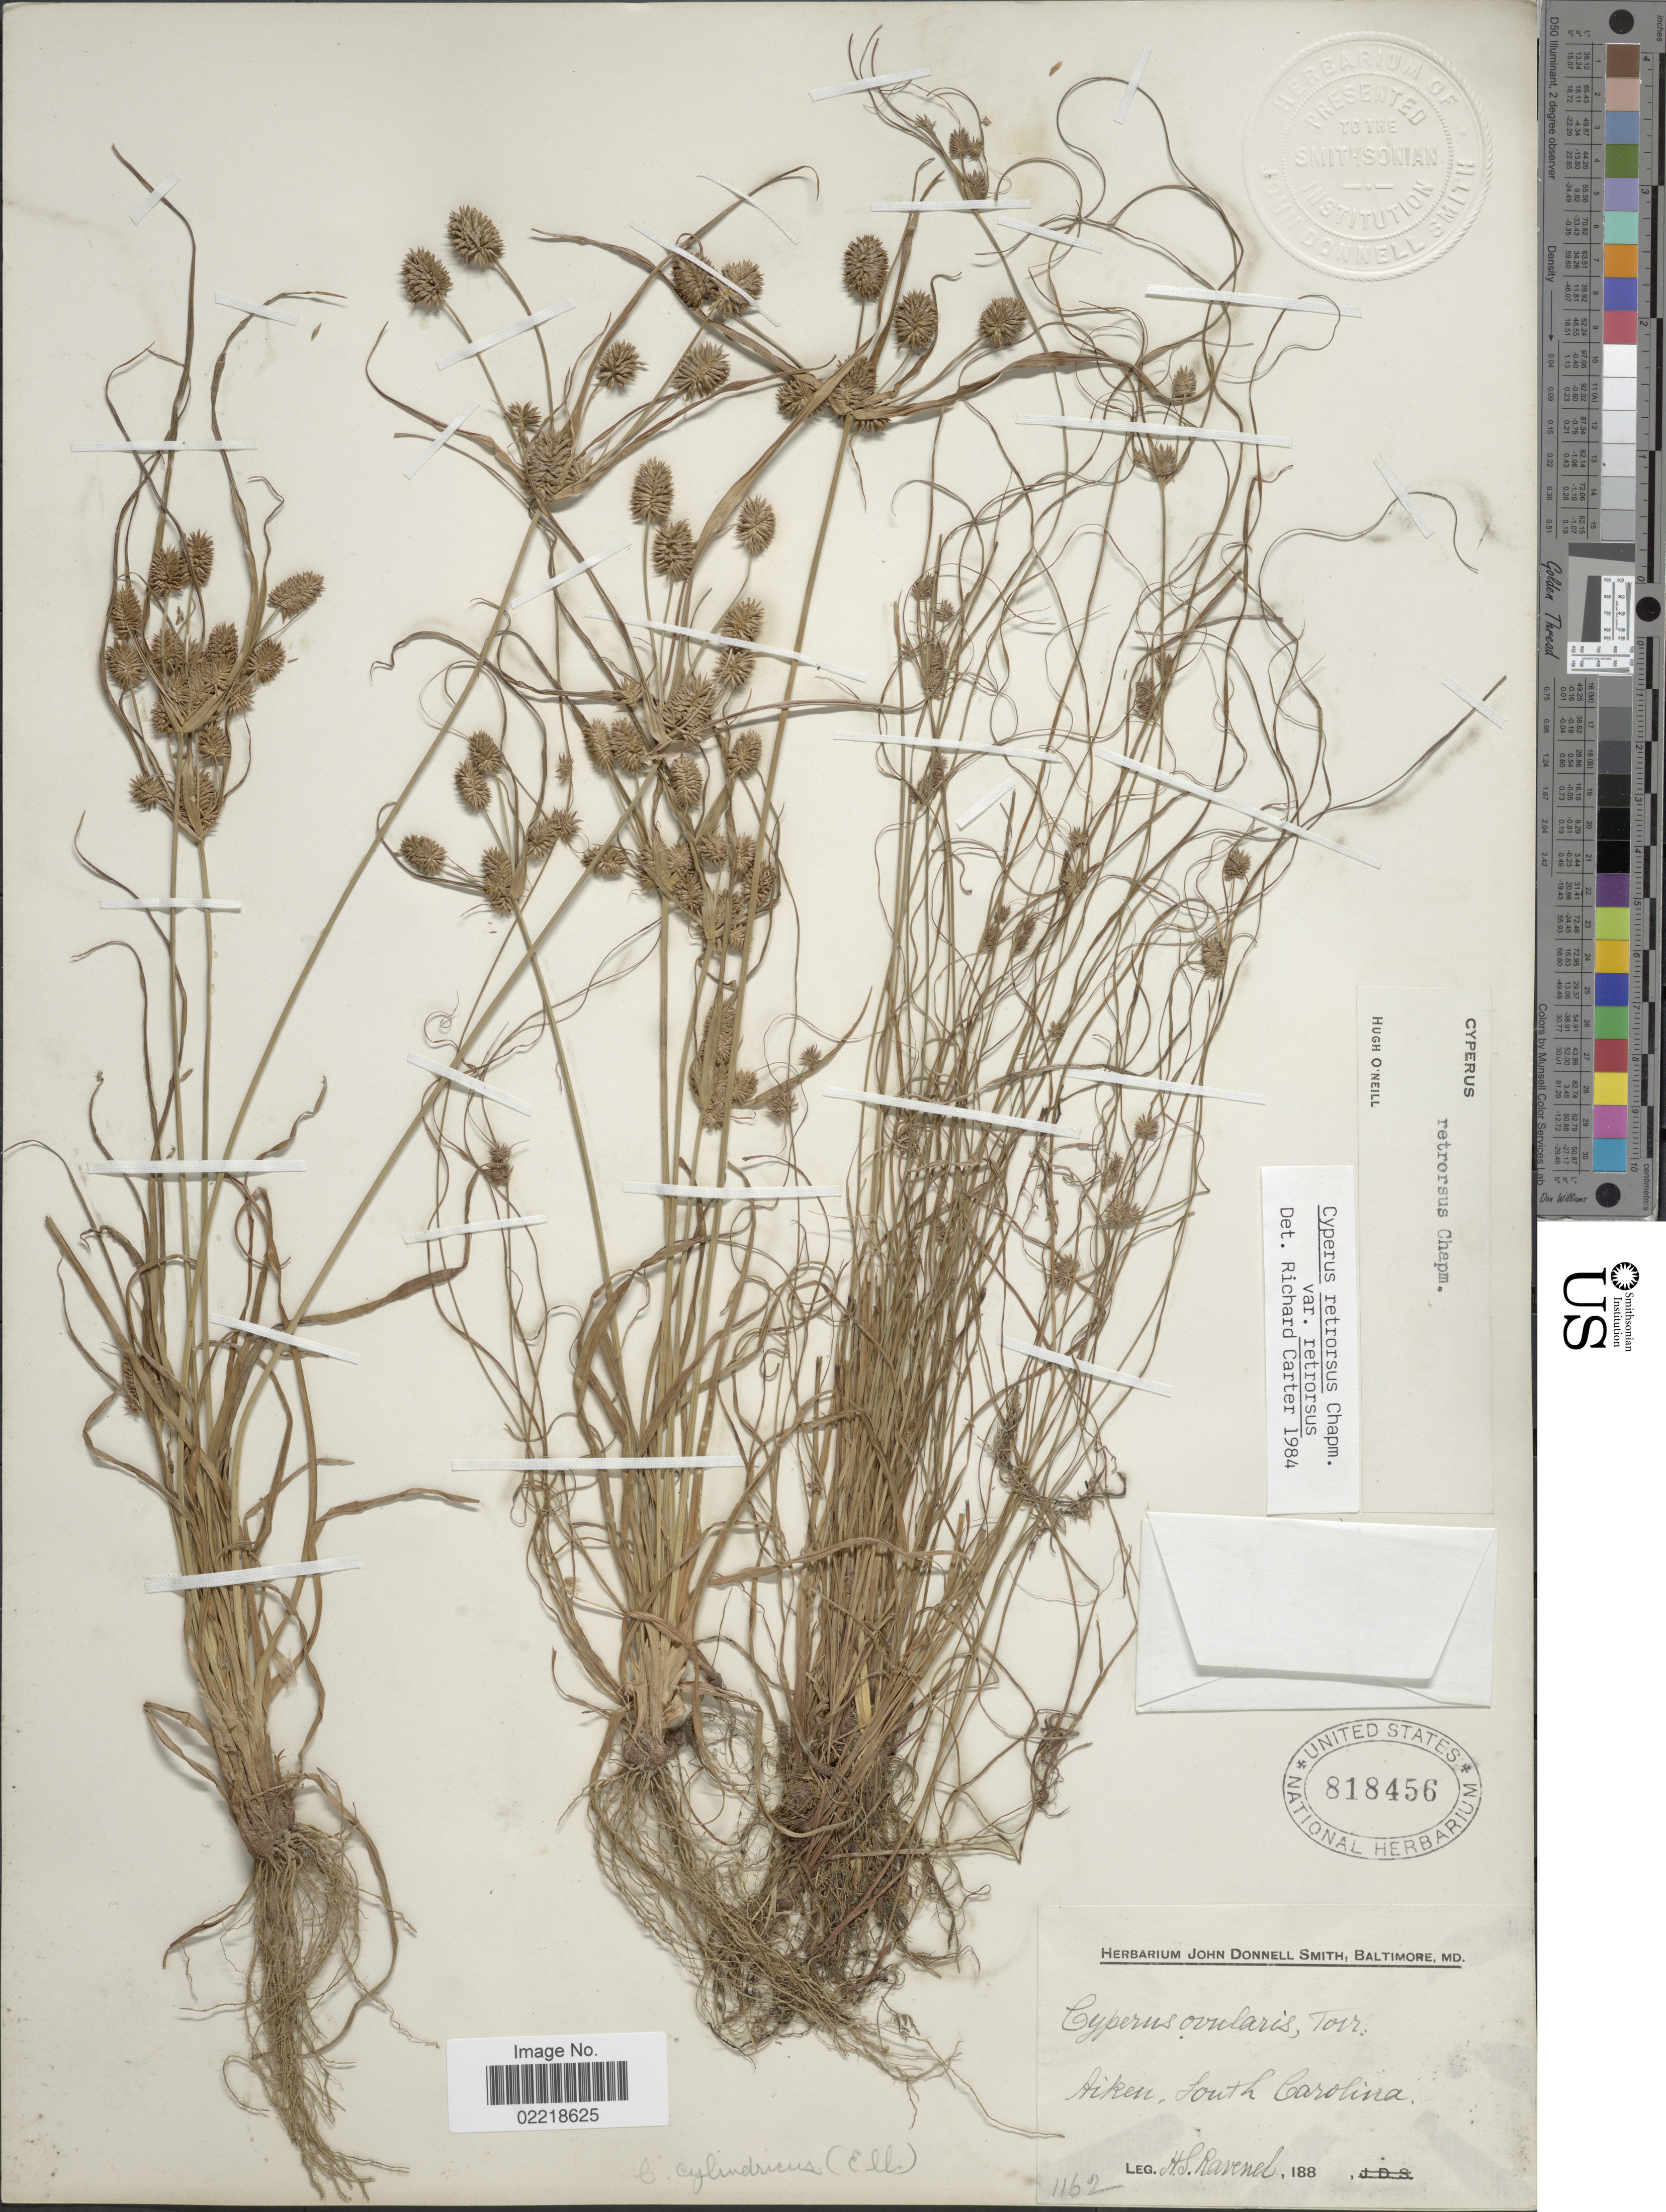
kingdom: Plantae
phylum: Tracheophyta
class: Liliopsida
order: Poales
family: Cyperaceae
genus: Cyperus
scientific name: Cyperus retrorsus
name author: Chapm.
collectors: H. Ravenel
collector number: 1162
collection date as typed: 188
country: United States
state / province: South Carolina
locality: Aiken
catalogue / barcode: US 818456